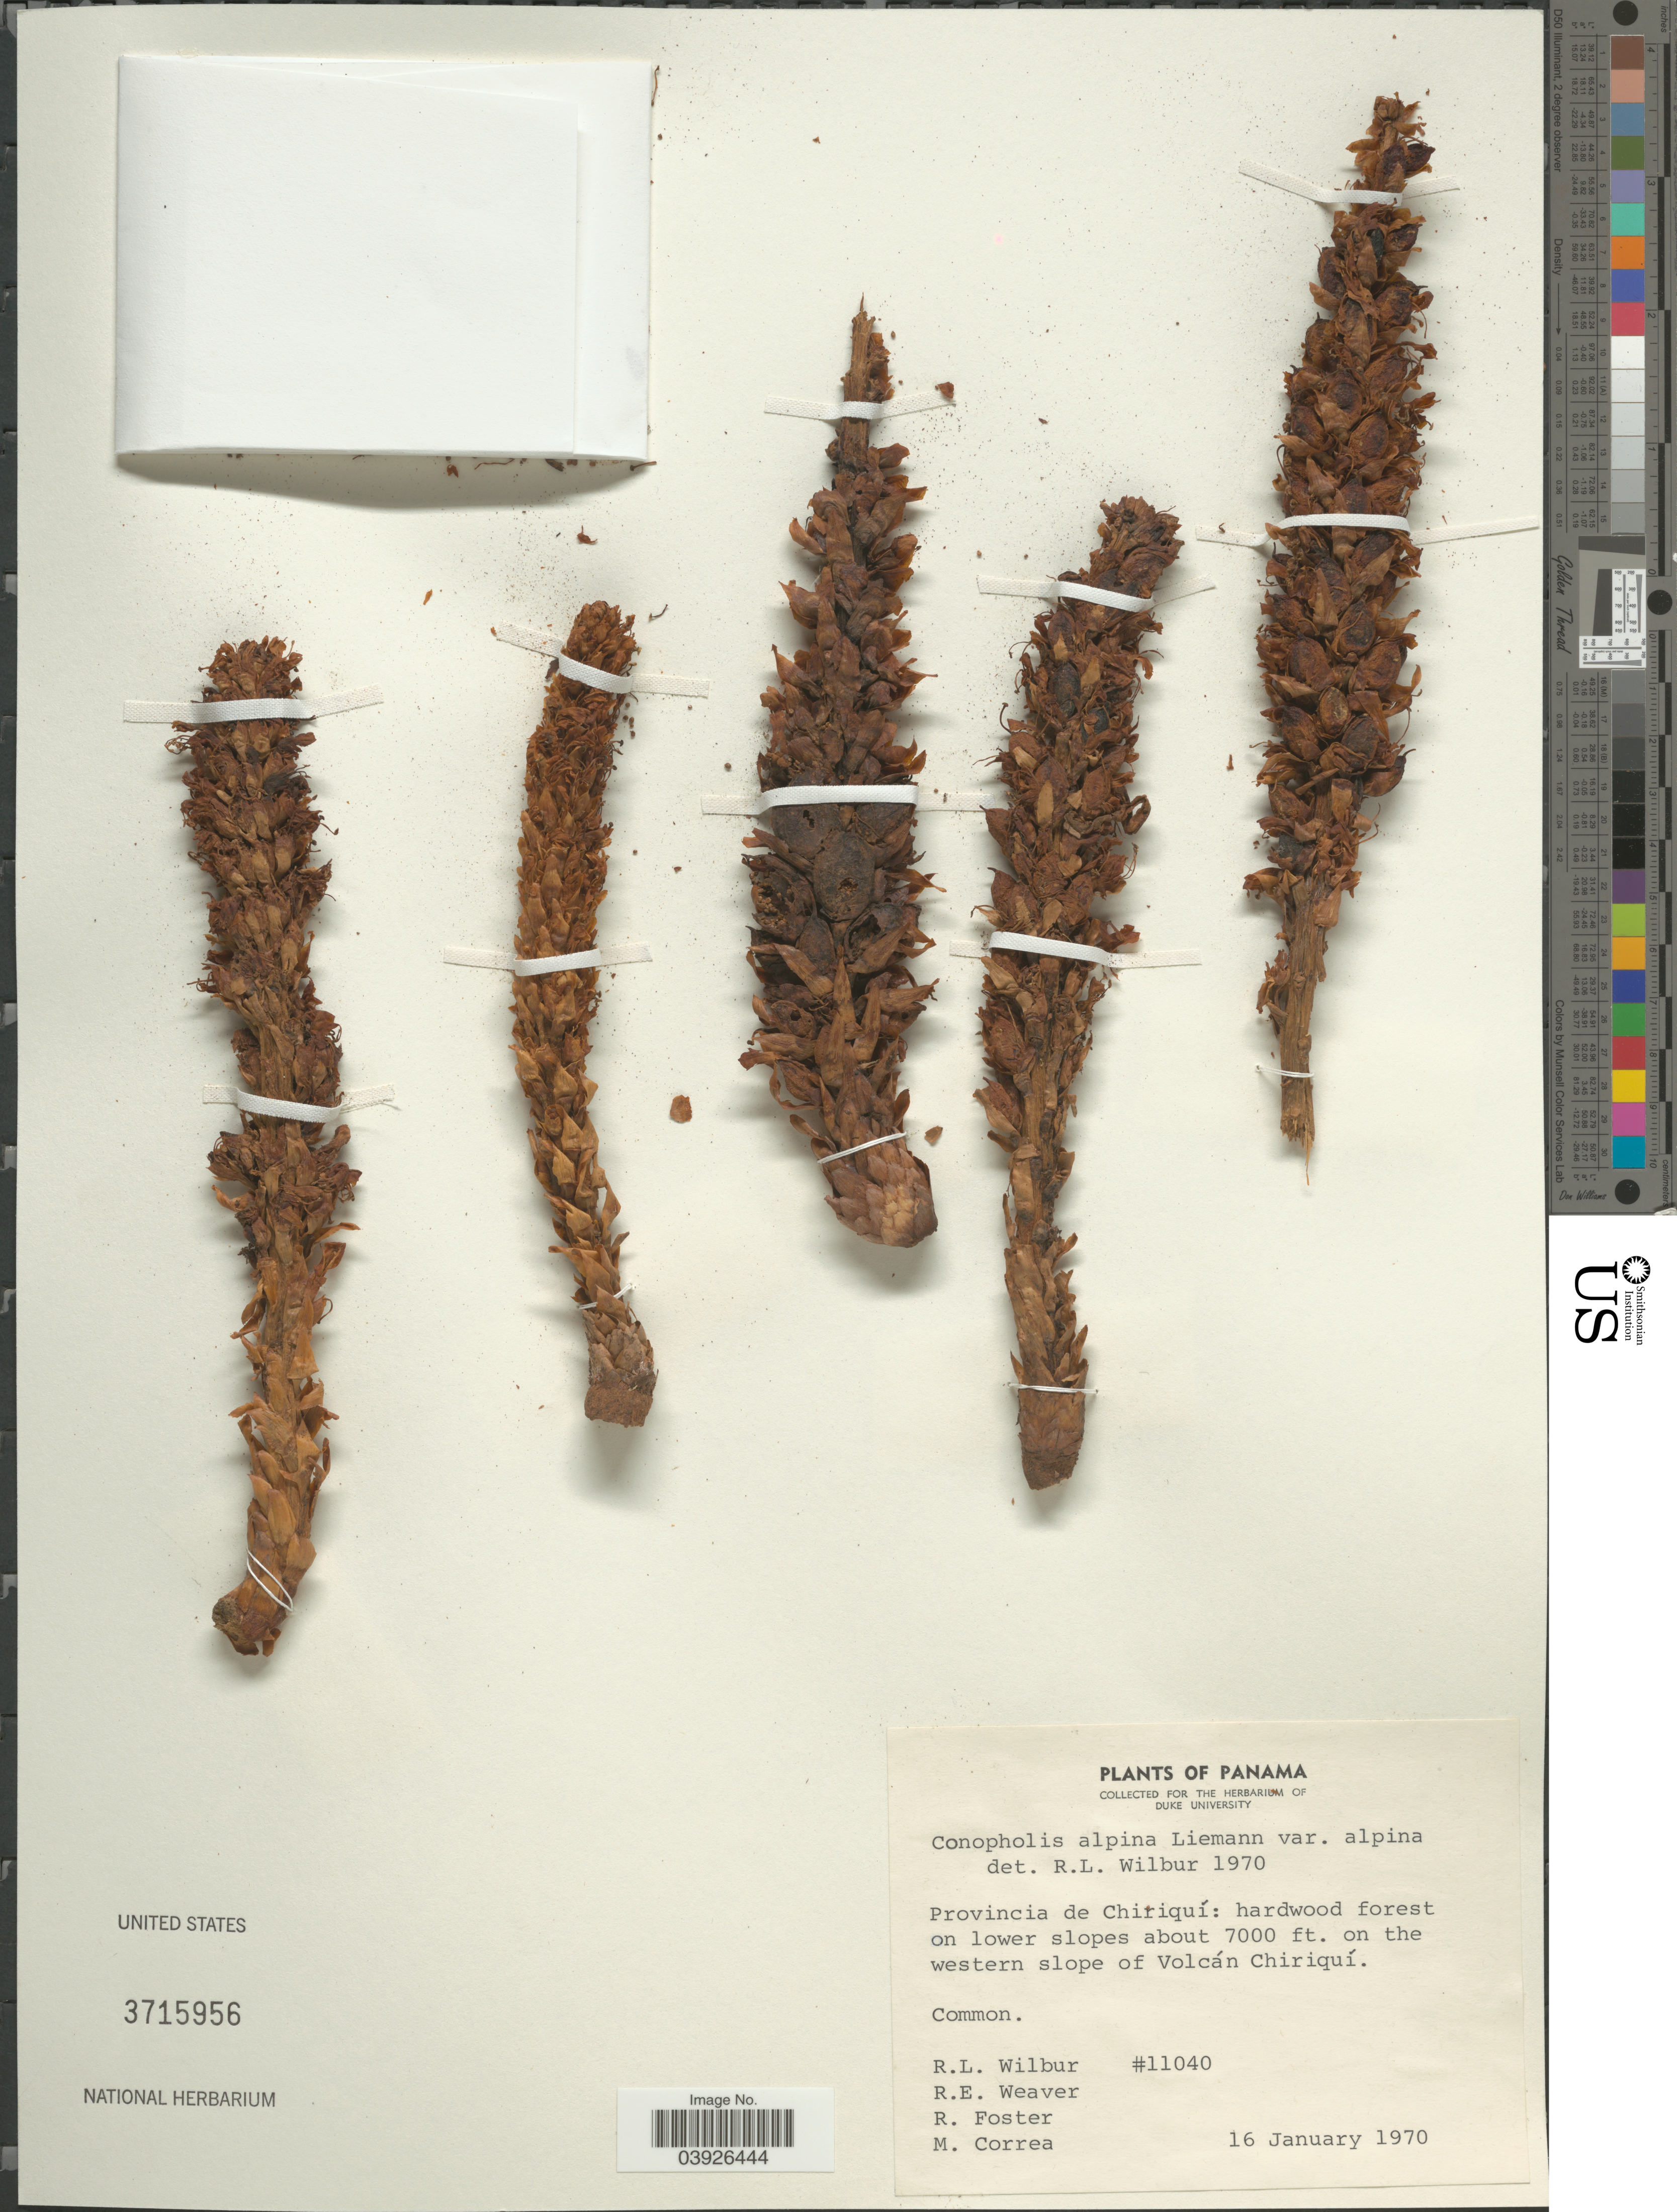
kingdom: Plantae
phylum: Tracheophyta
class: Magnoliopsida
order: Lamiales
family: Orobanchaceae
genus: Conopholis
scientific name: Conopholis alpina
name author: Liebm.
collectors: R. L. Wilbur, R. E. Weaver, R. Foster & M. Correa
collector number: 11040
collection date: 1970-01-16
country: Panama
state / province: Chiriqui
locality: On lower slopes on the western slope of Volcán Chiriquí.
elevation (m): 2134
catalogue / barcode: US 3715956